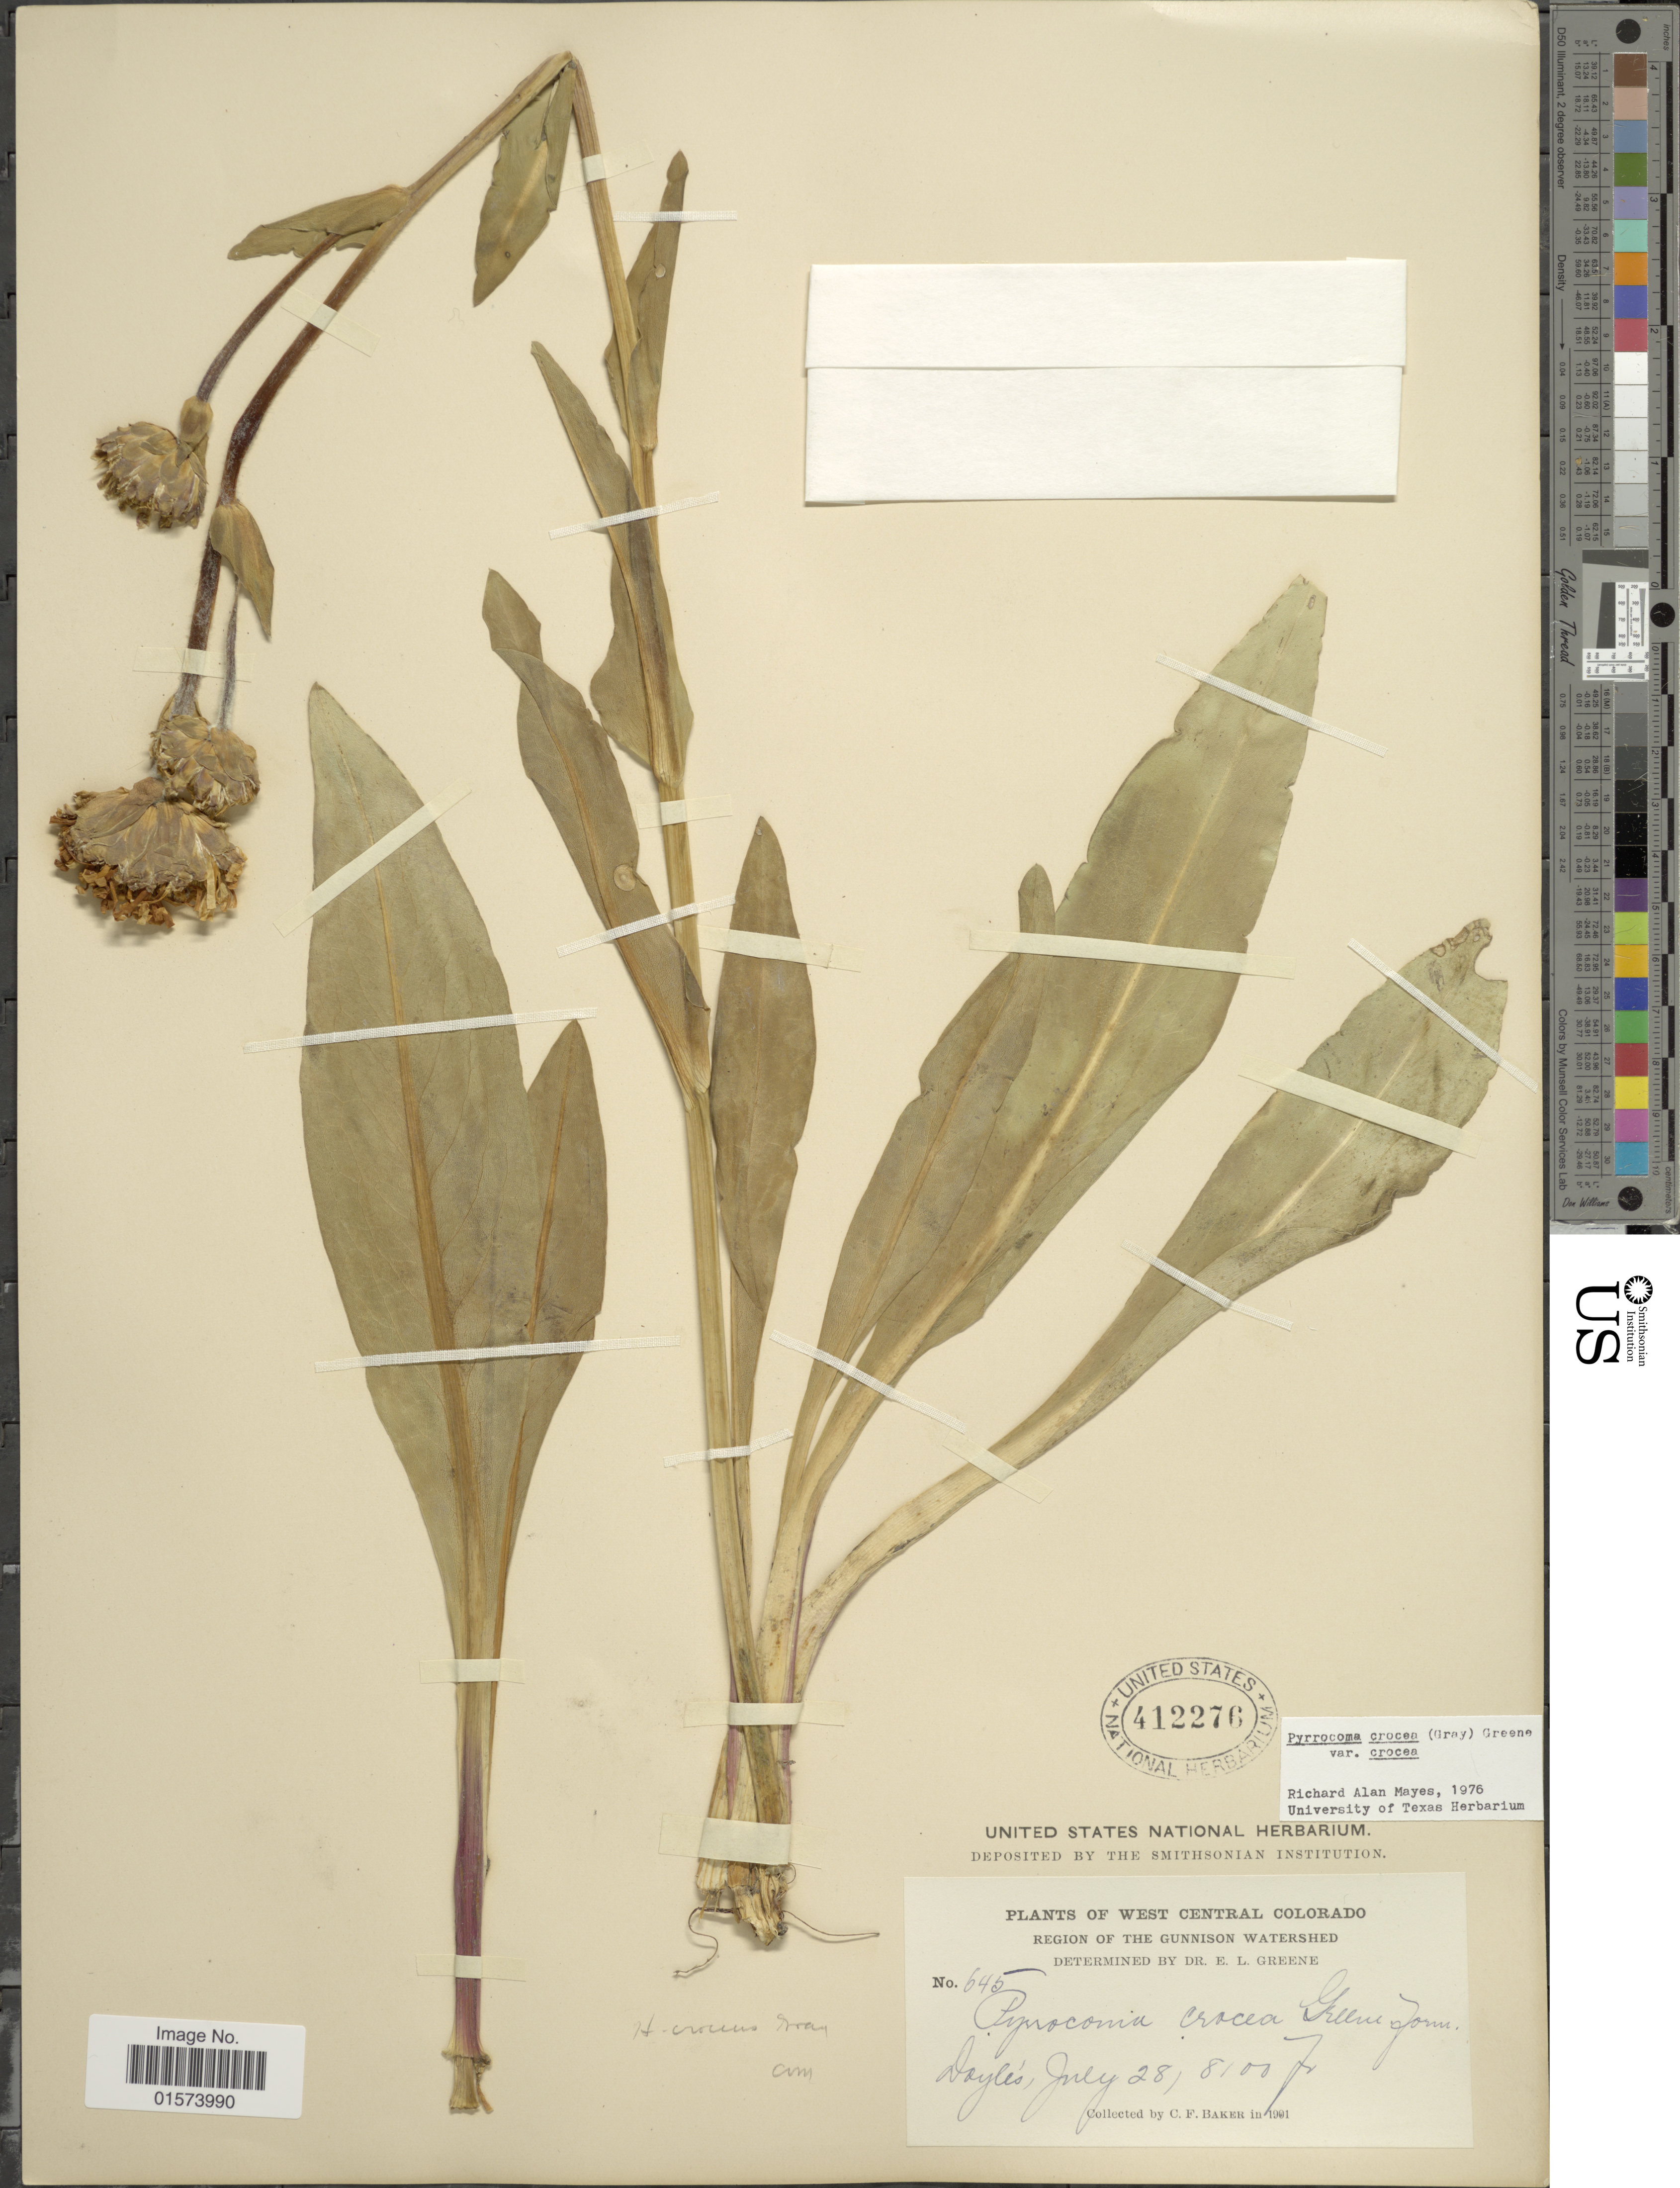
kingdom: Plantae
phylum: Tracheophyta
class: Magnoliopsida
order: Asterales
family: Asteraceae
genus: Pyrrocoma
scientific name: Pyrrocoma crocea var. crocea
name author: (A. Gray) Greene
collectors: C. F. Baker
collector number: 645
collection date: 1991-07-28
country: United States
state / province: Colorado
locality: West Central Colorado, Region of the Gunnison Watershed, Doylés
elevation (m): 2469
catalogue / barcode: US 412276